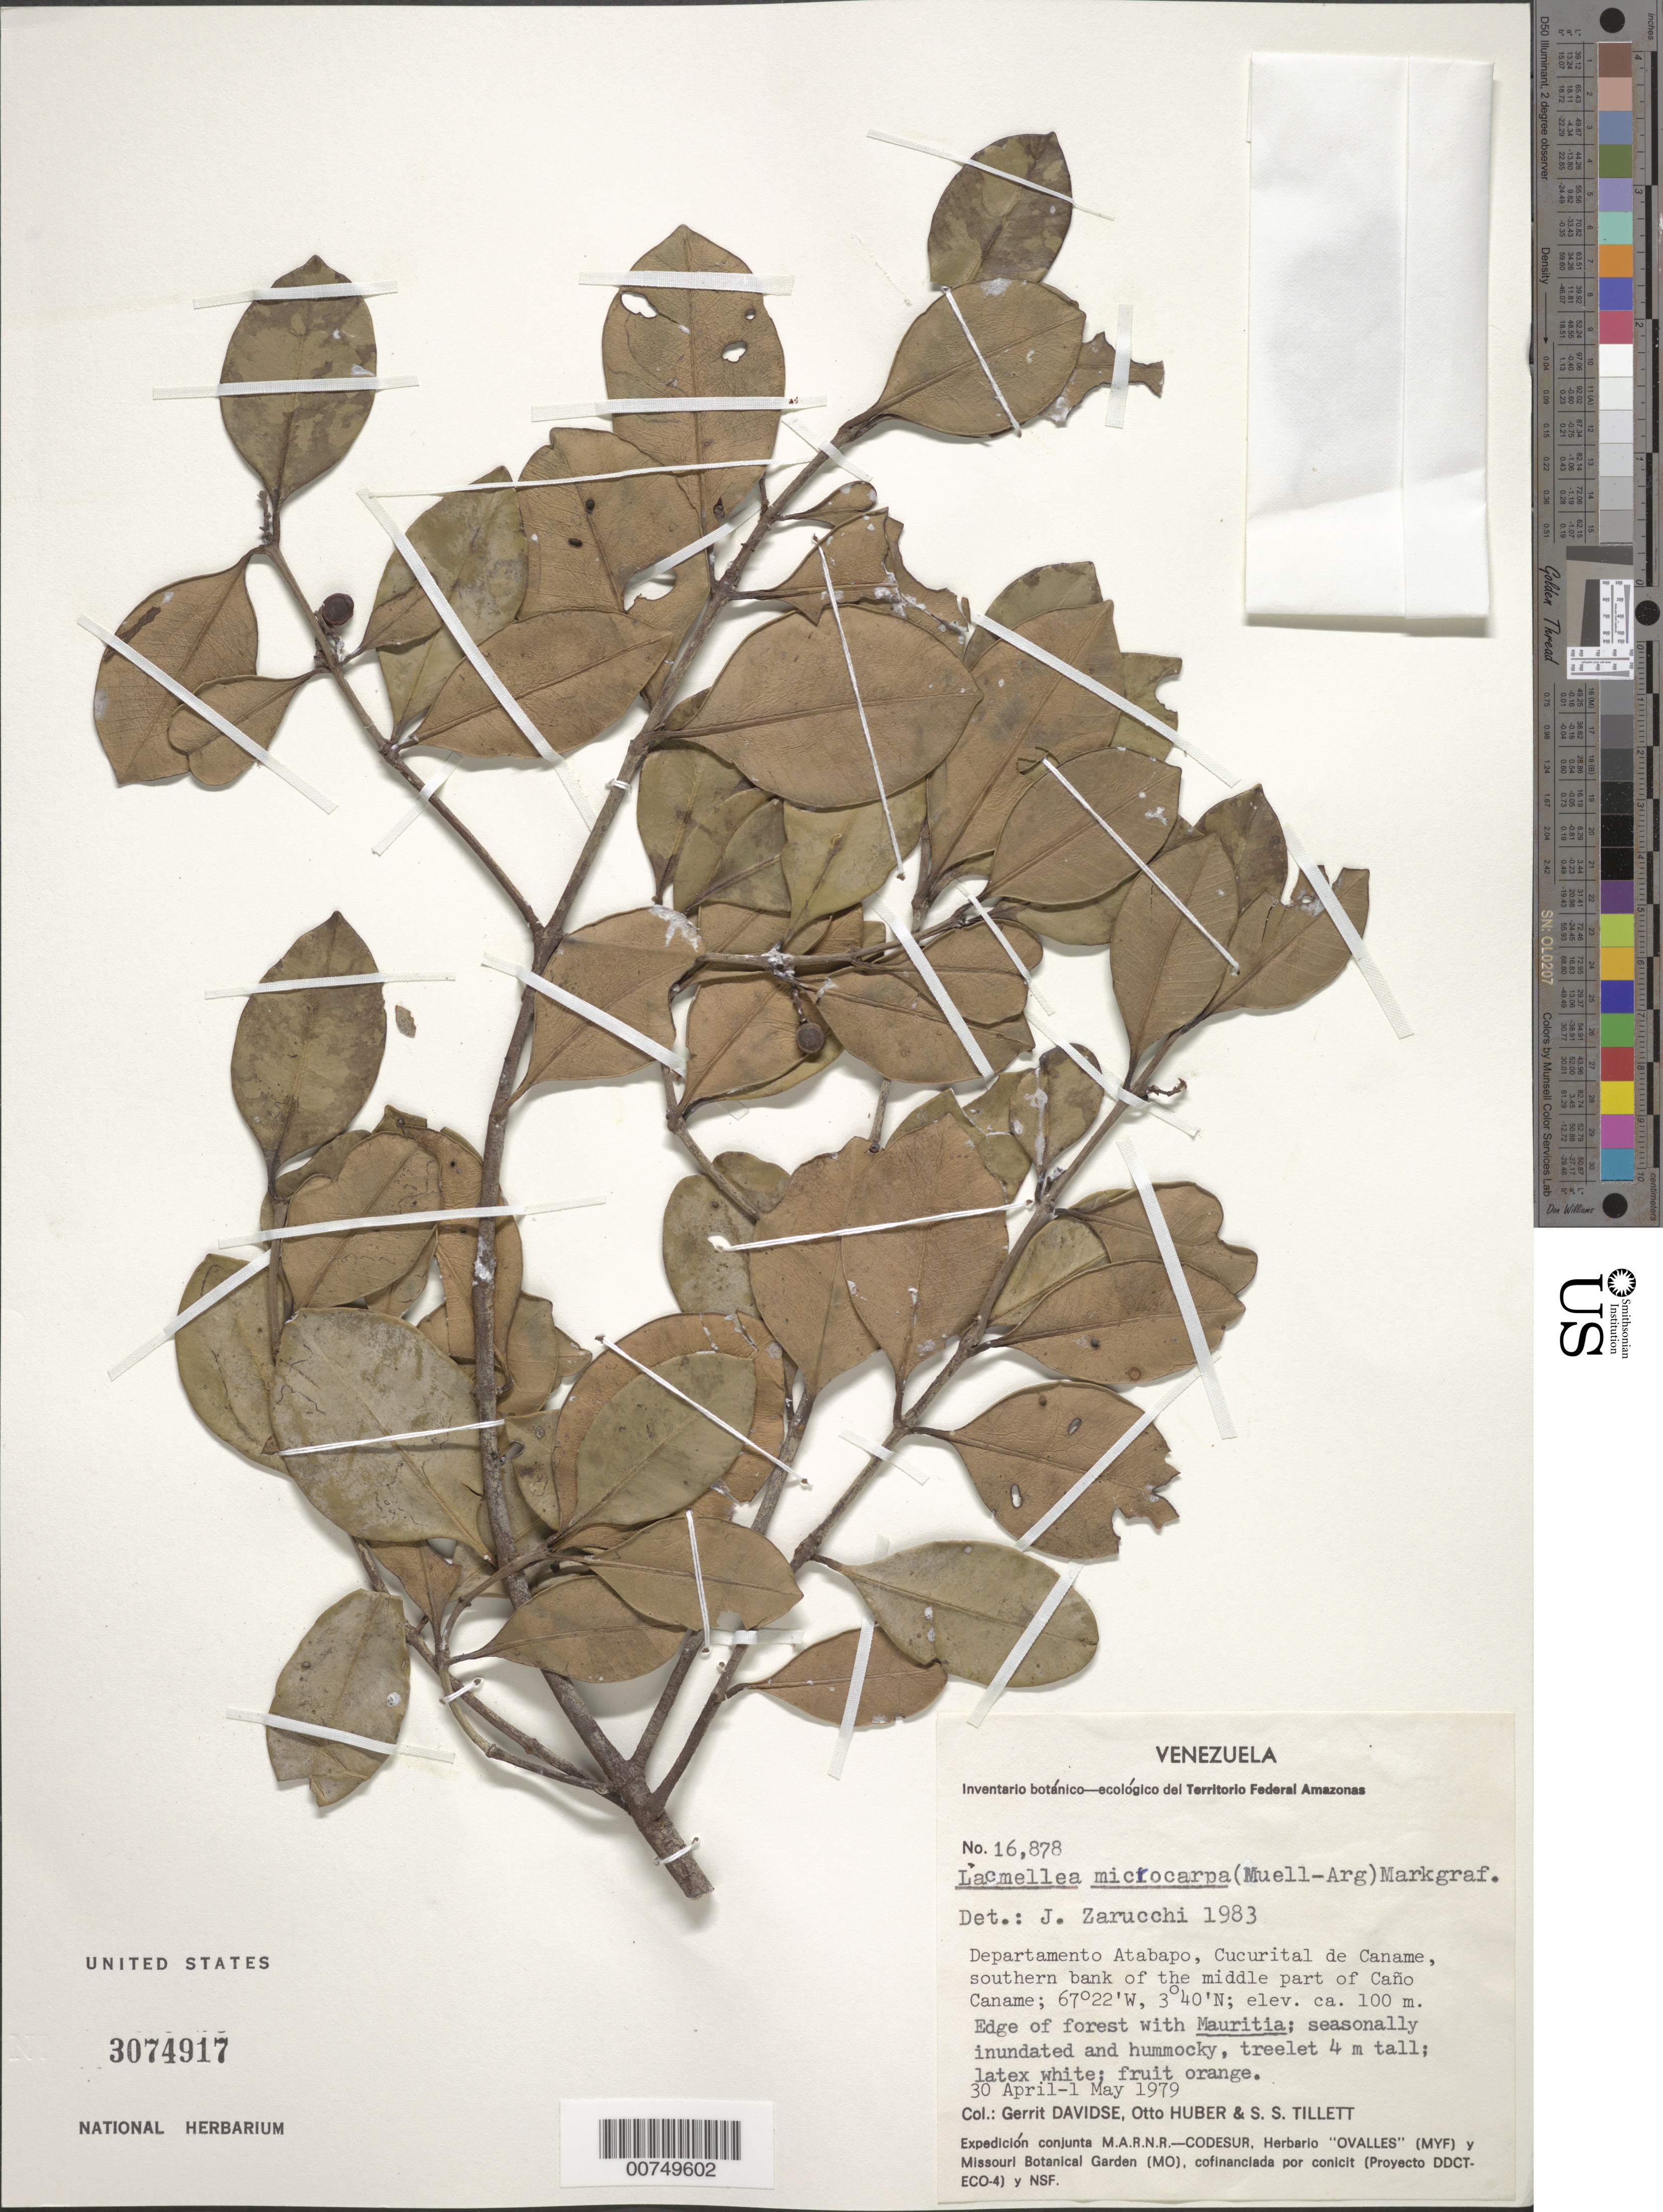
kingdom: Plantae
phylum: Tracheophyta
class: Magnoliopsida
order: Gentianales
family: Apocynaceae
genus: Lacmellea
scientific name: Lacmellea microcarpa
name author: (Müll. Arg.) Markgr.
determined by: Zarucchi, J. L.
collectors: G. Davidse, O. Huber & S. S. Tillett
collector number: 16878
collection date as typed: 30-Apr-79 to 1-May-79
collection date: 1979-04-30/1979-05-01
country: Venezuela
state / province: Amazonas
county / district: Atabapo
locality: Cucurital de Caname, southern bank of the middle part of Caño Caname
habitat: Edge of forest with Mauritia, seasonally inundated and hummocky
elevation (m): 100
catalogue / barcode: US 3074917